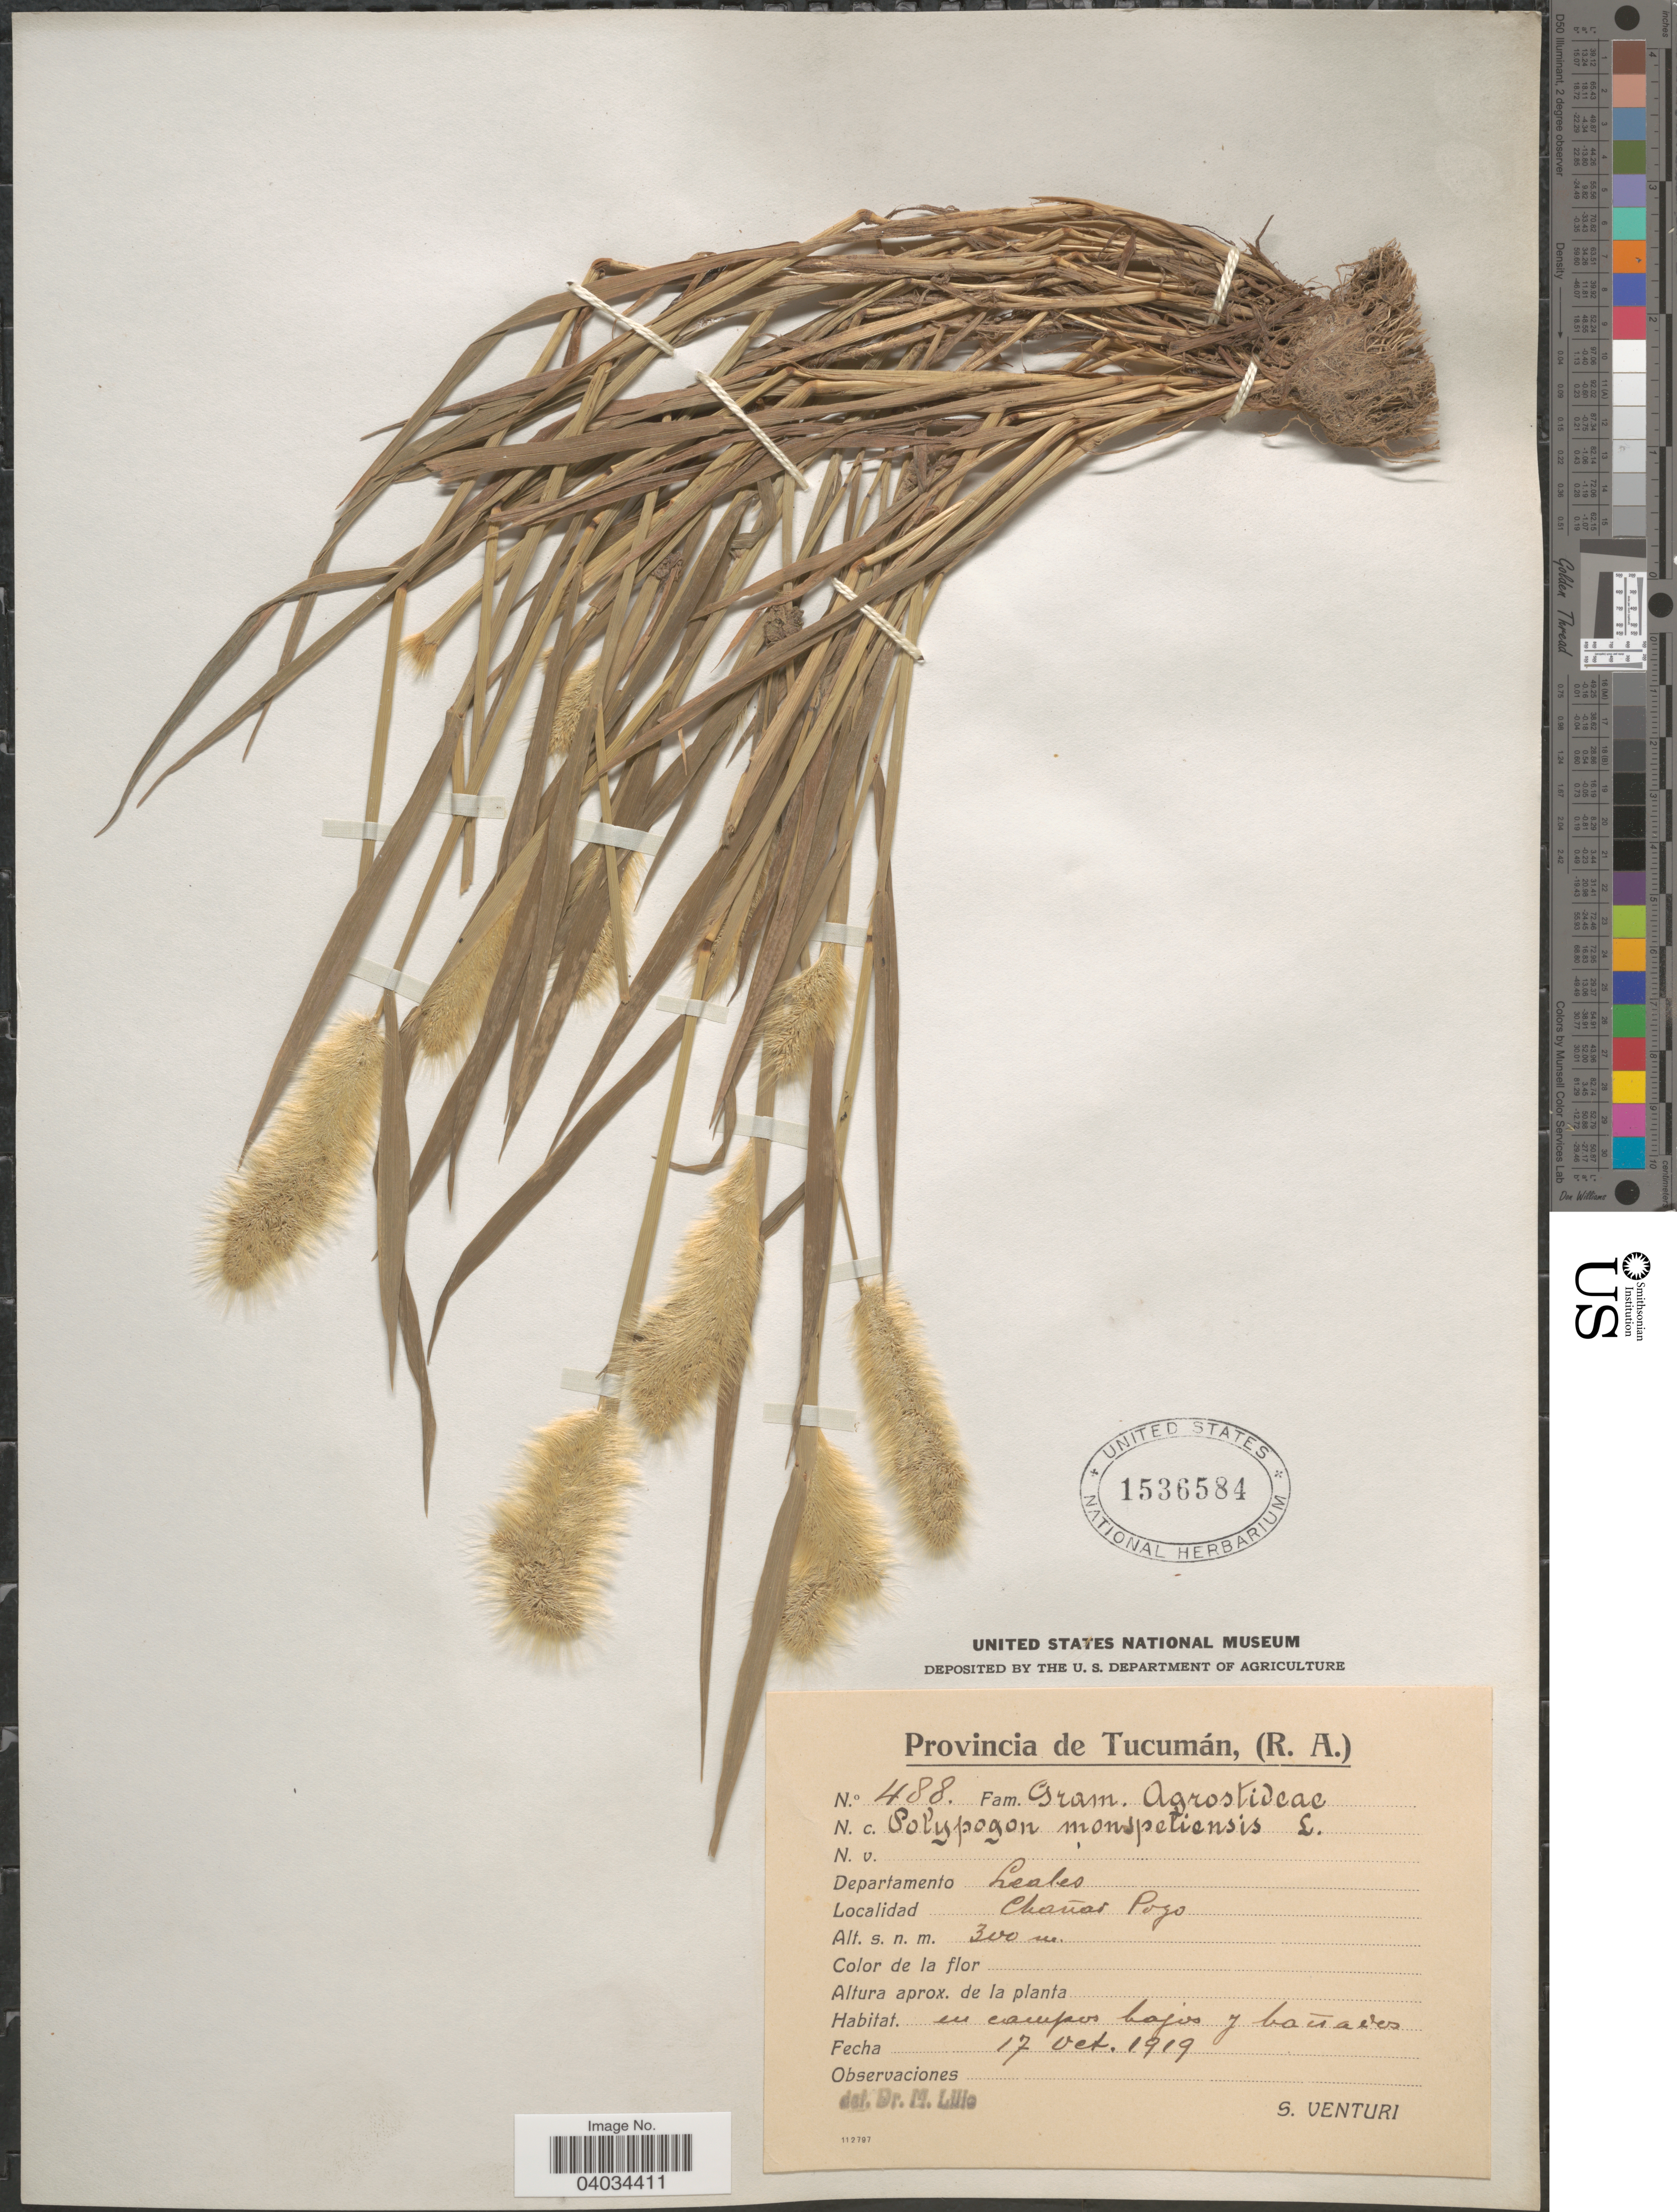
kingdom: Plantae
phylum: Tracheophyta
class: Liliopsida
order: Poales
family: Poaceae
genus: Polypogon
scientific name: Polypogon monspeliensis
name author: (L.) Desf.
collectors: S. Venturi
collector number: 488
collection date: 1919-10-17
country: Argentina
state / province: Tucuman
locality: Departamento Leales. Chañas Pozo.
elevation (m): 300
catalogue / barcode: US 1536584